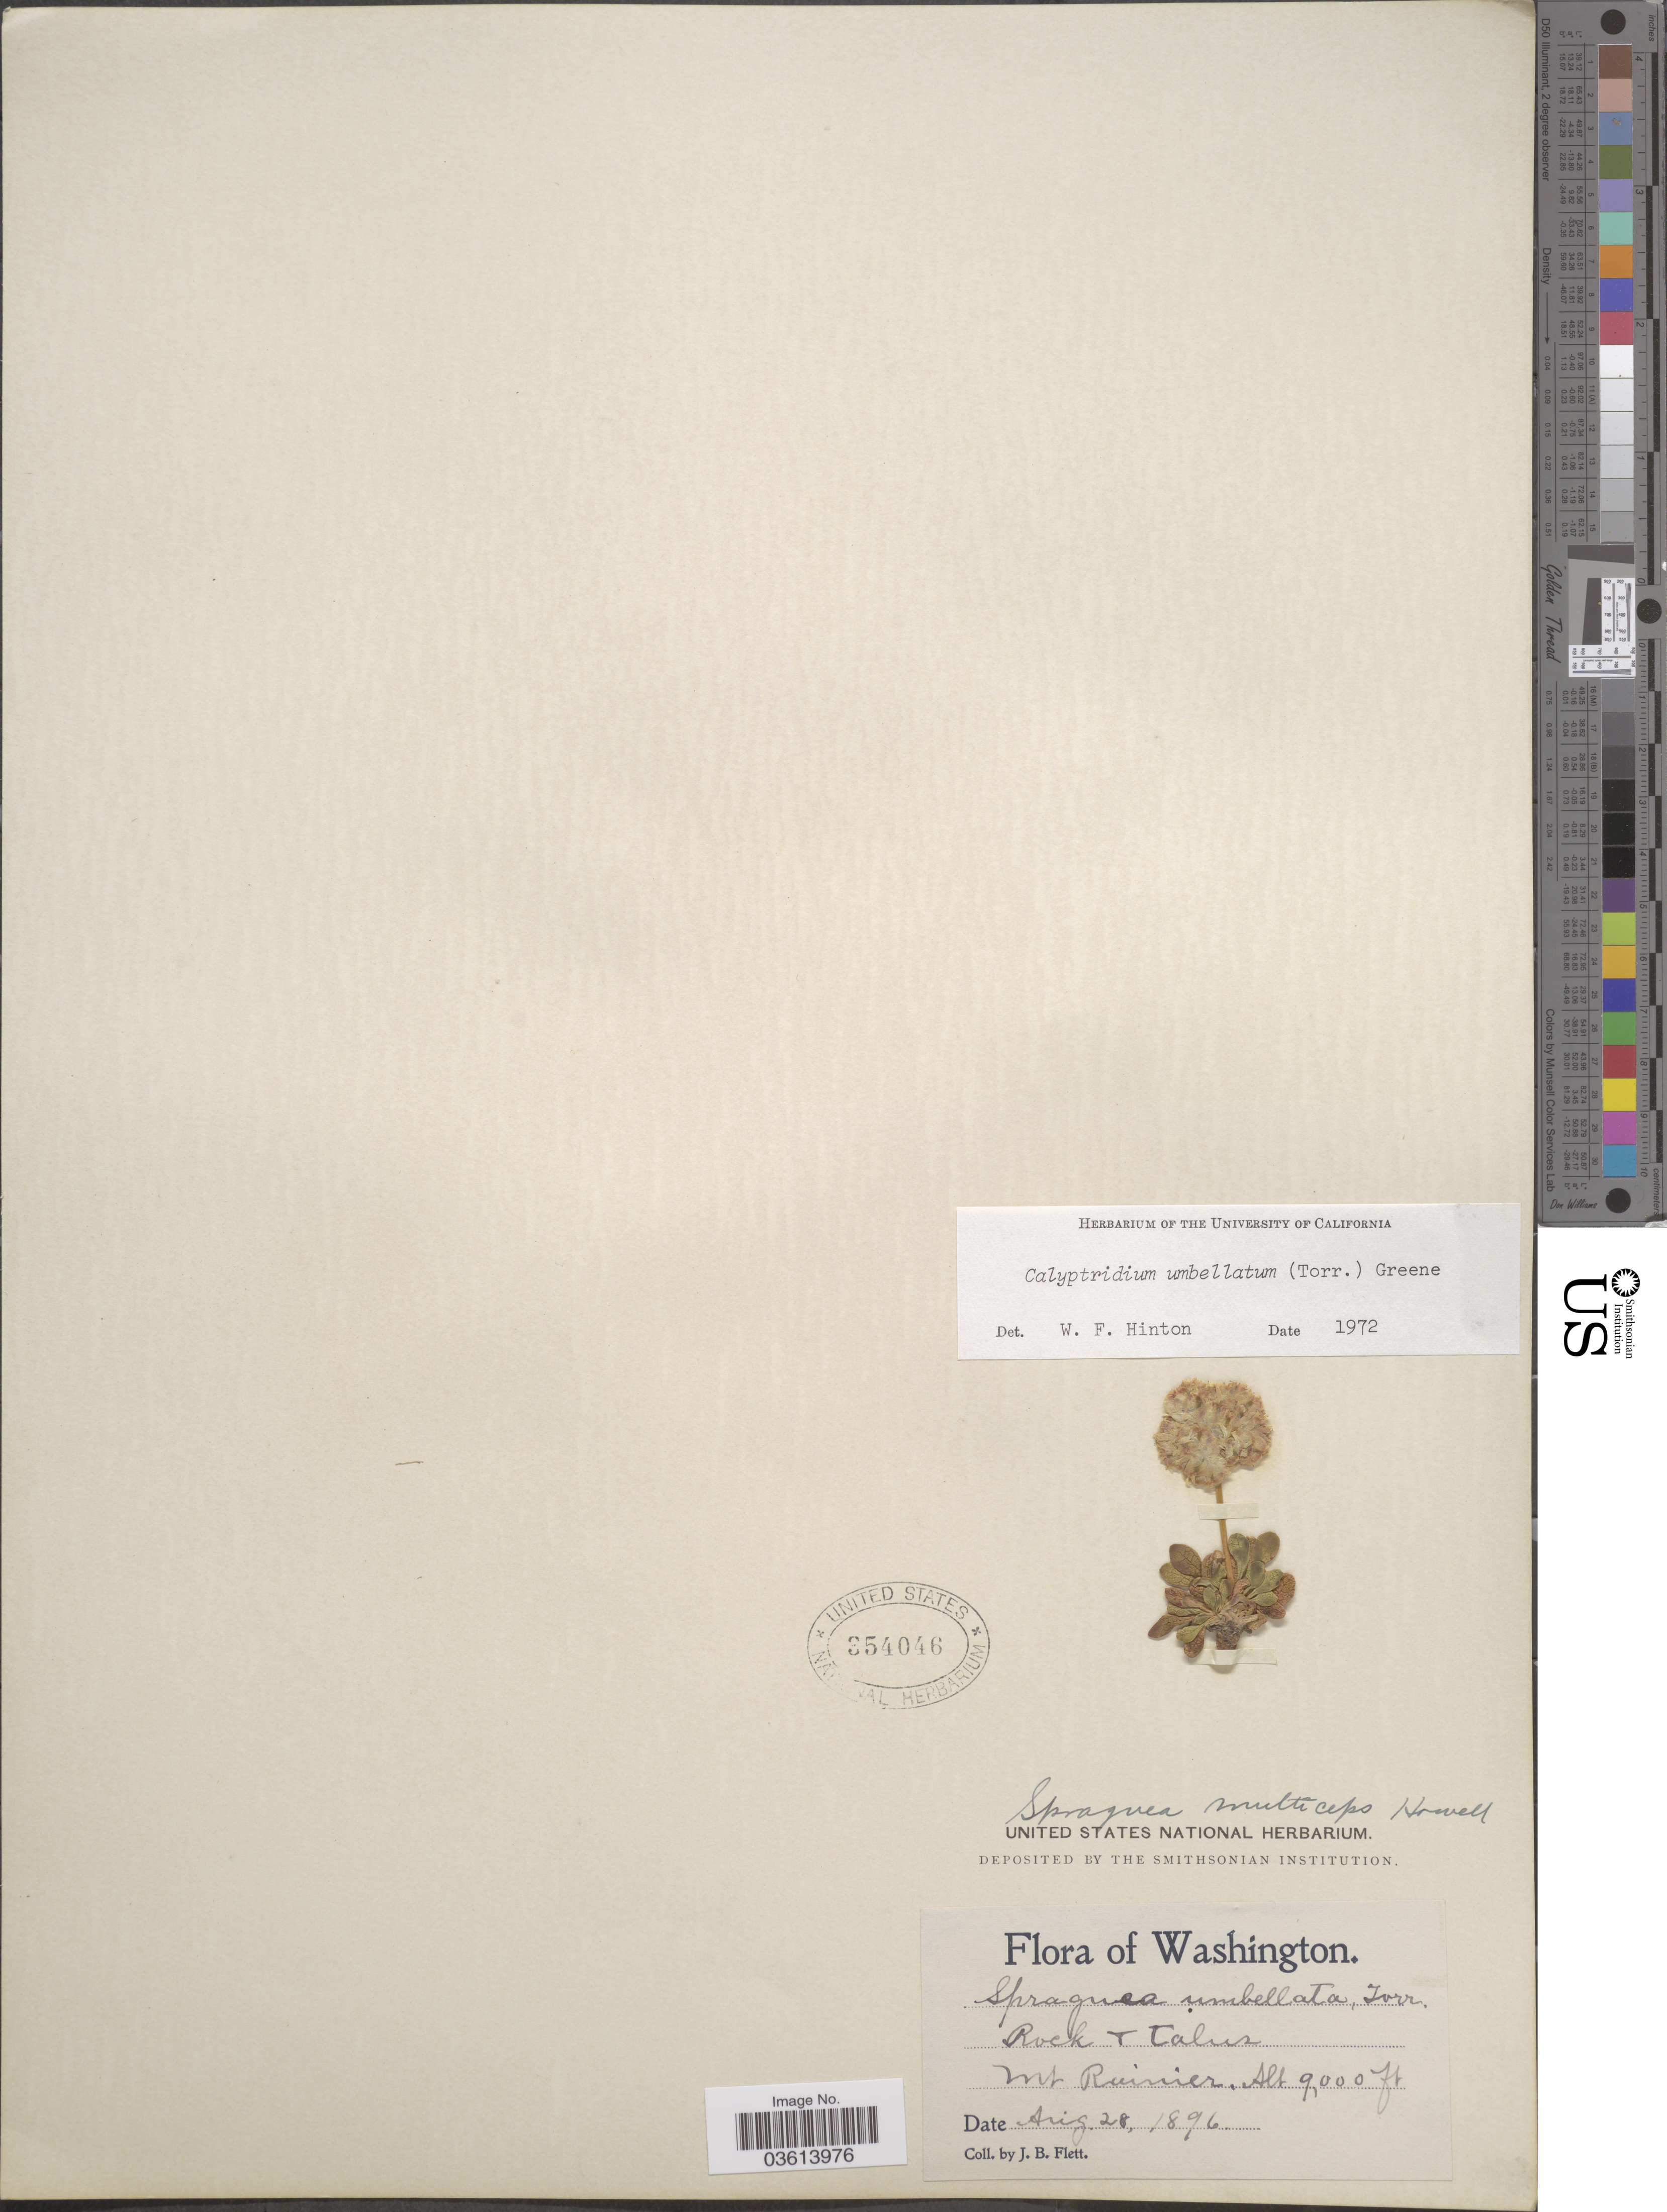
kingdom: Plantae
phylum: Tracheophyta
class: Magnoliopsida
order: Caryophyllales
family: Montiaceae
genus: Calyptridium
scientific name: Calyptridium umbellatum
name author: (Torr.) Greene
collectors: J. Flett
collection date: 1896-08-28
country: United States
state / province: Washington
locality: Mt. Rainier.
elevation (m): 2743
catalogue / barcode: US 354046